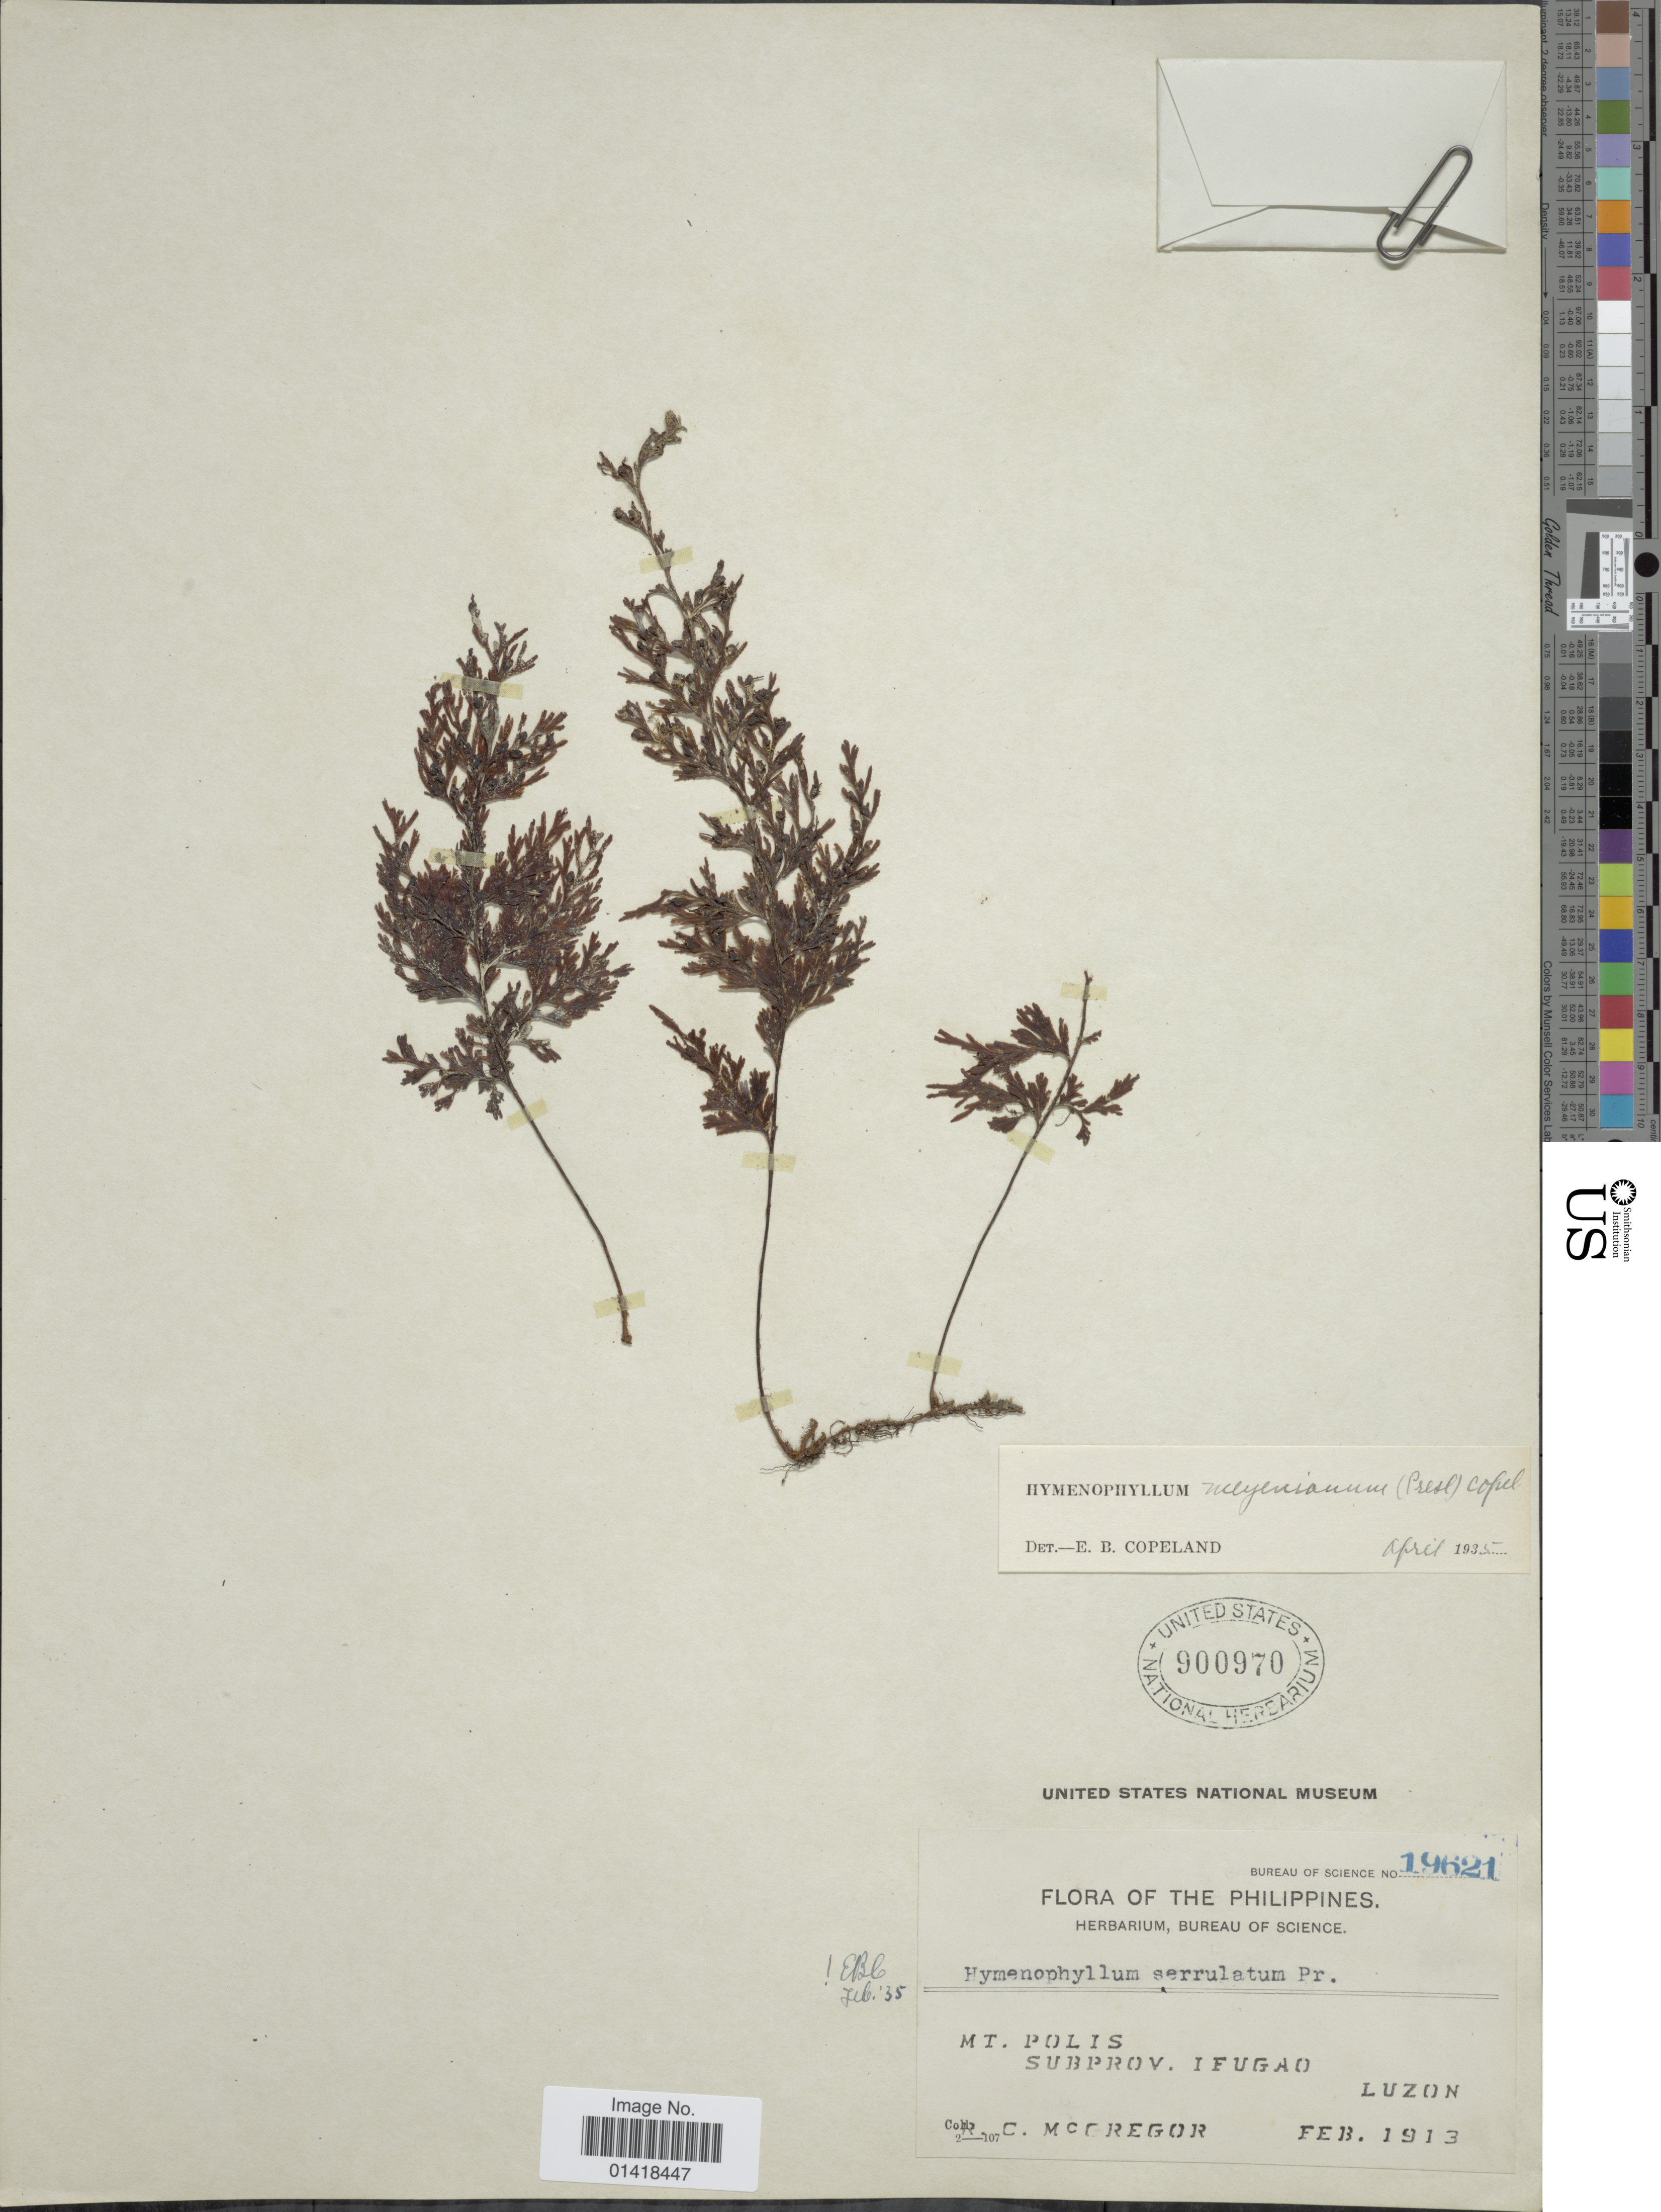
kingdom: Plantae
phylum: Tracheophyta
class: Polypodiopsida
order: Hymenophyllales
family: Hymenophyllaceae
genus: Hymenophyllum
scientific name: Hymenophyllum meyenianum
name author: (C. Presl) Copel.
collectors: C. McGregor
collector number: Bureau of Science 19621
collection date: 1913-02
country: Philippines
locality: The Philippines. Mt. Polis. Subprov. Ifugao, Luzon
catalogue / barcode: US 900970